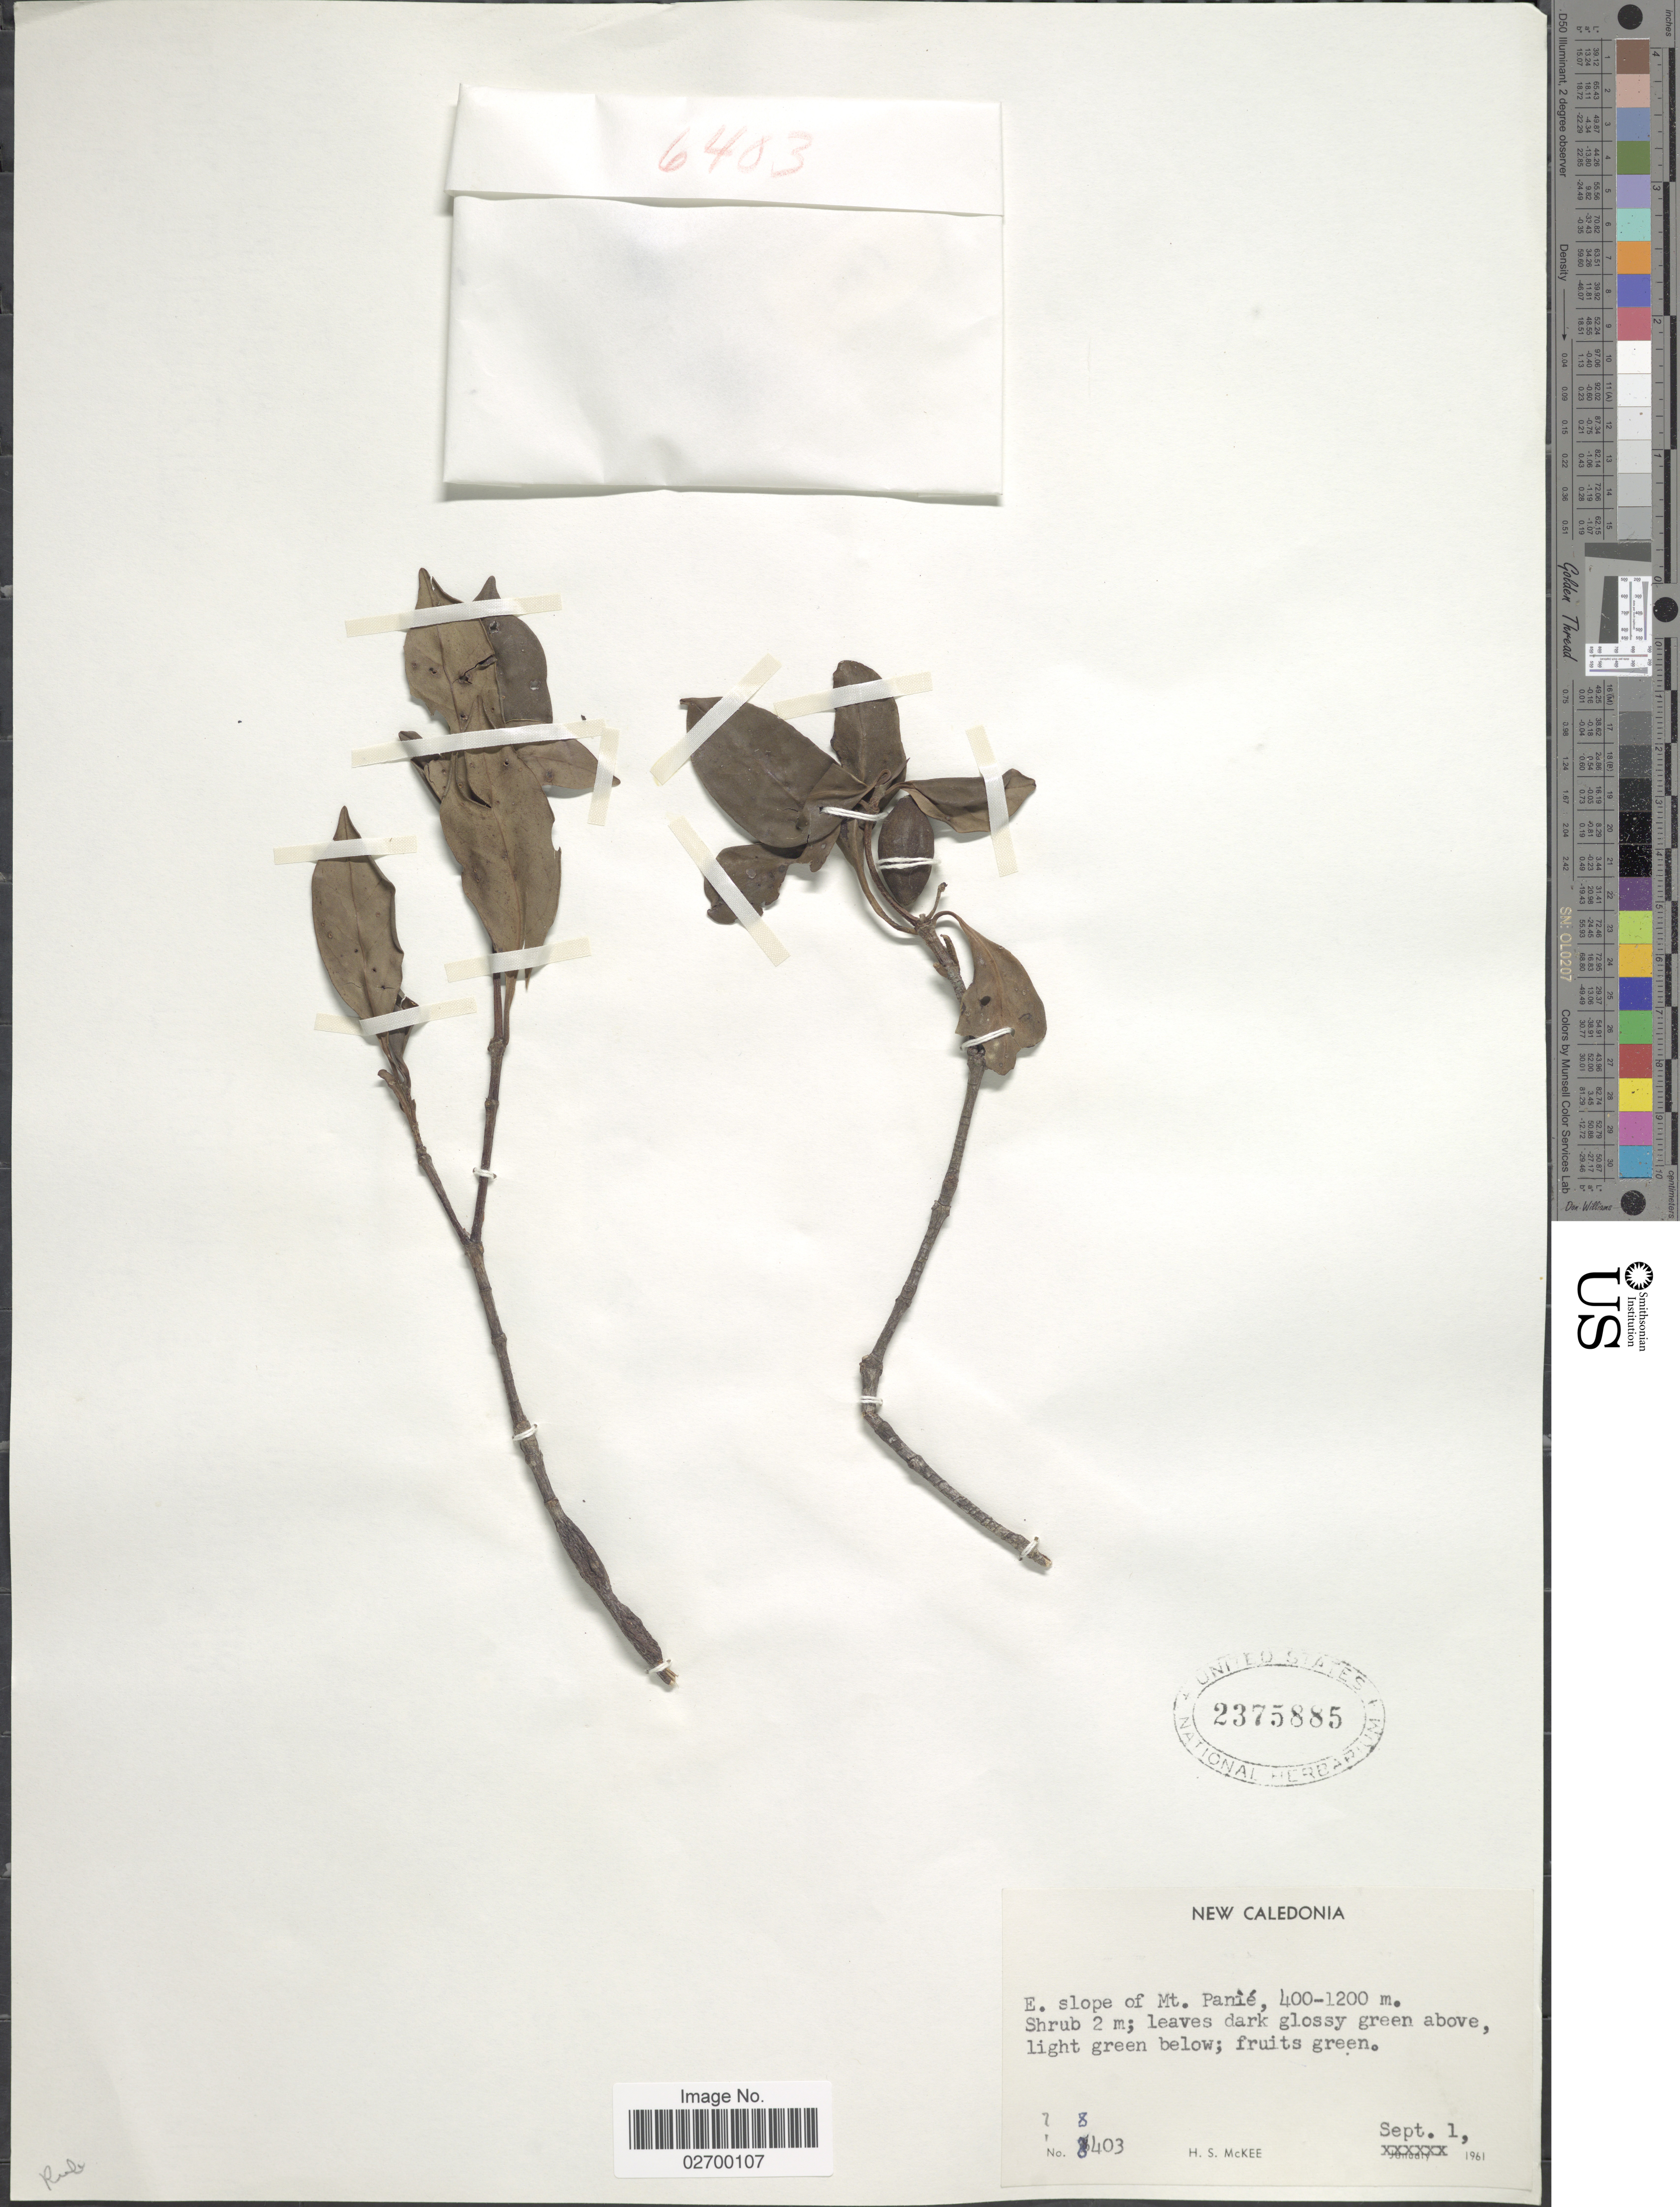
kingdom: Plantae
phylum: Tracheophyta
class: Magnoliopsida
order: Gentianales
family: Rubiaceae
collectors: H. S. McKee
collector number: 8403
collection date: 1961-09-01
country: New Caledonia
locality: E slope of Mt. Panie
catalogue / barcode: US 2375885